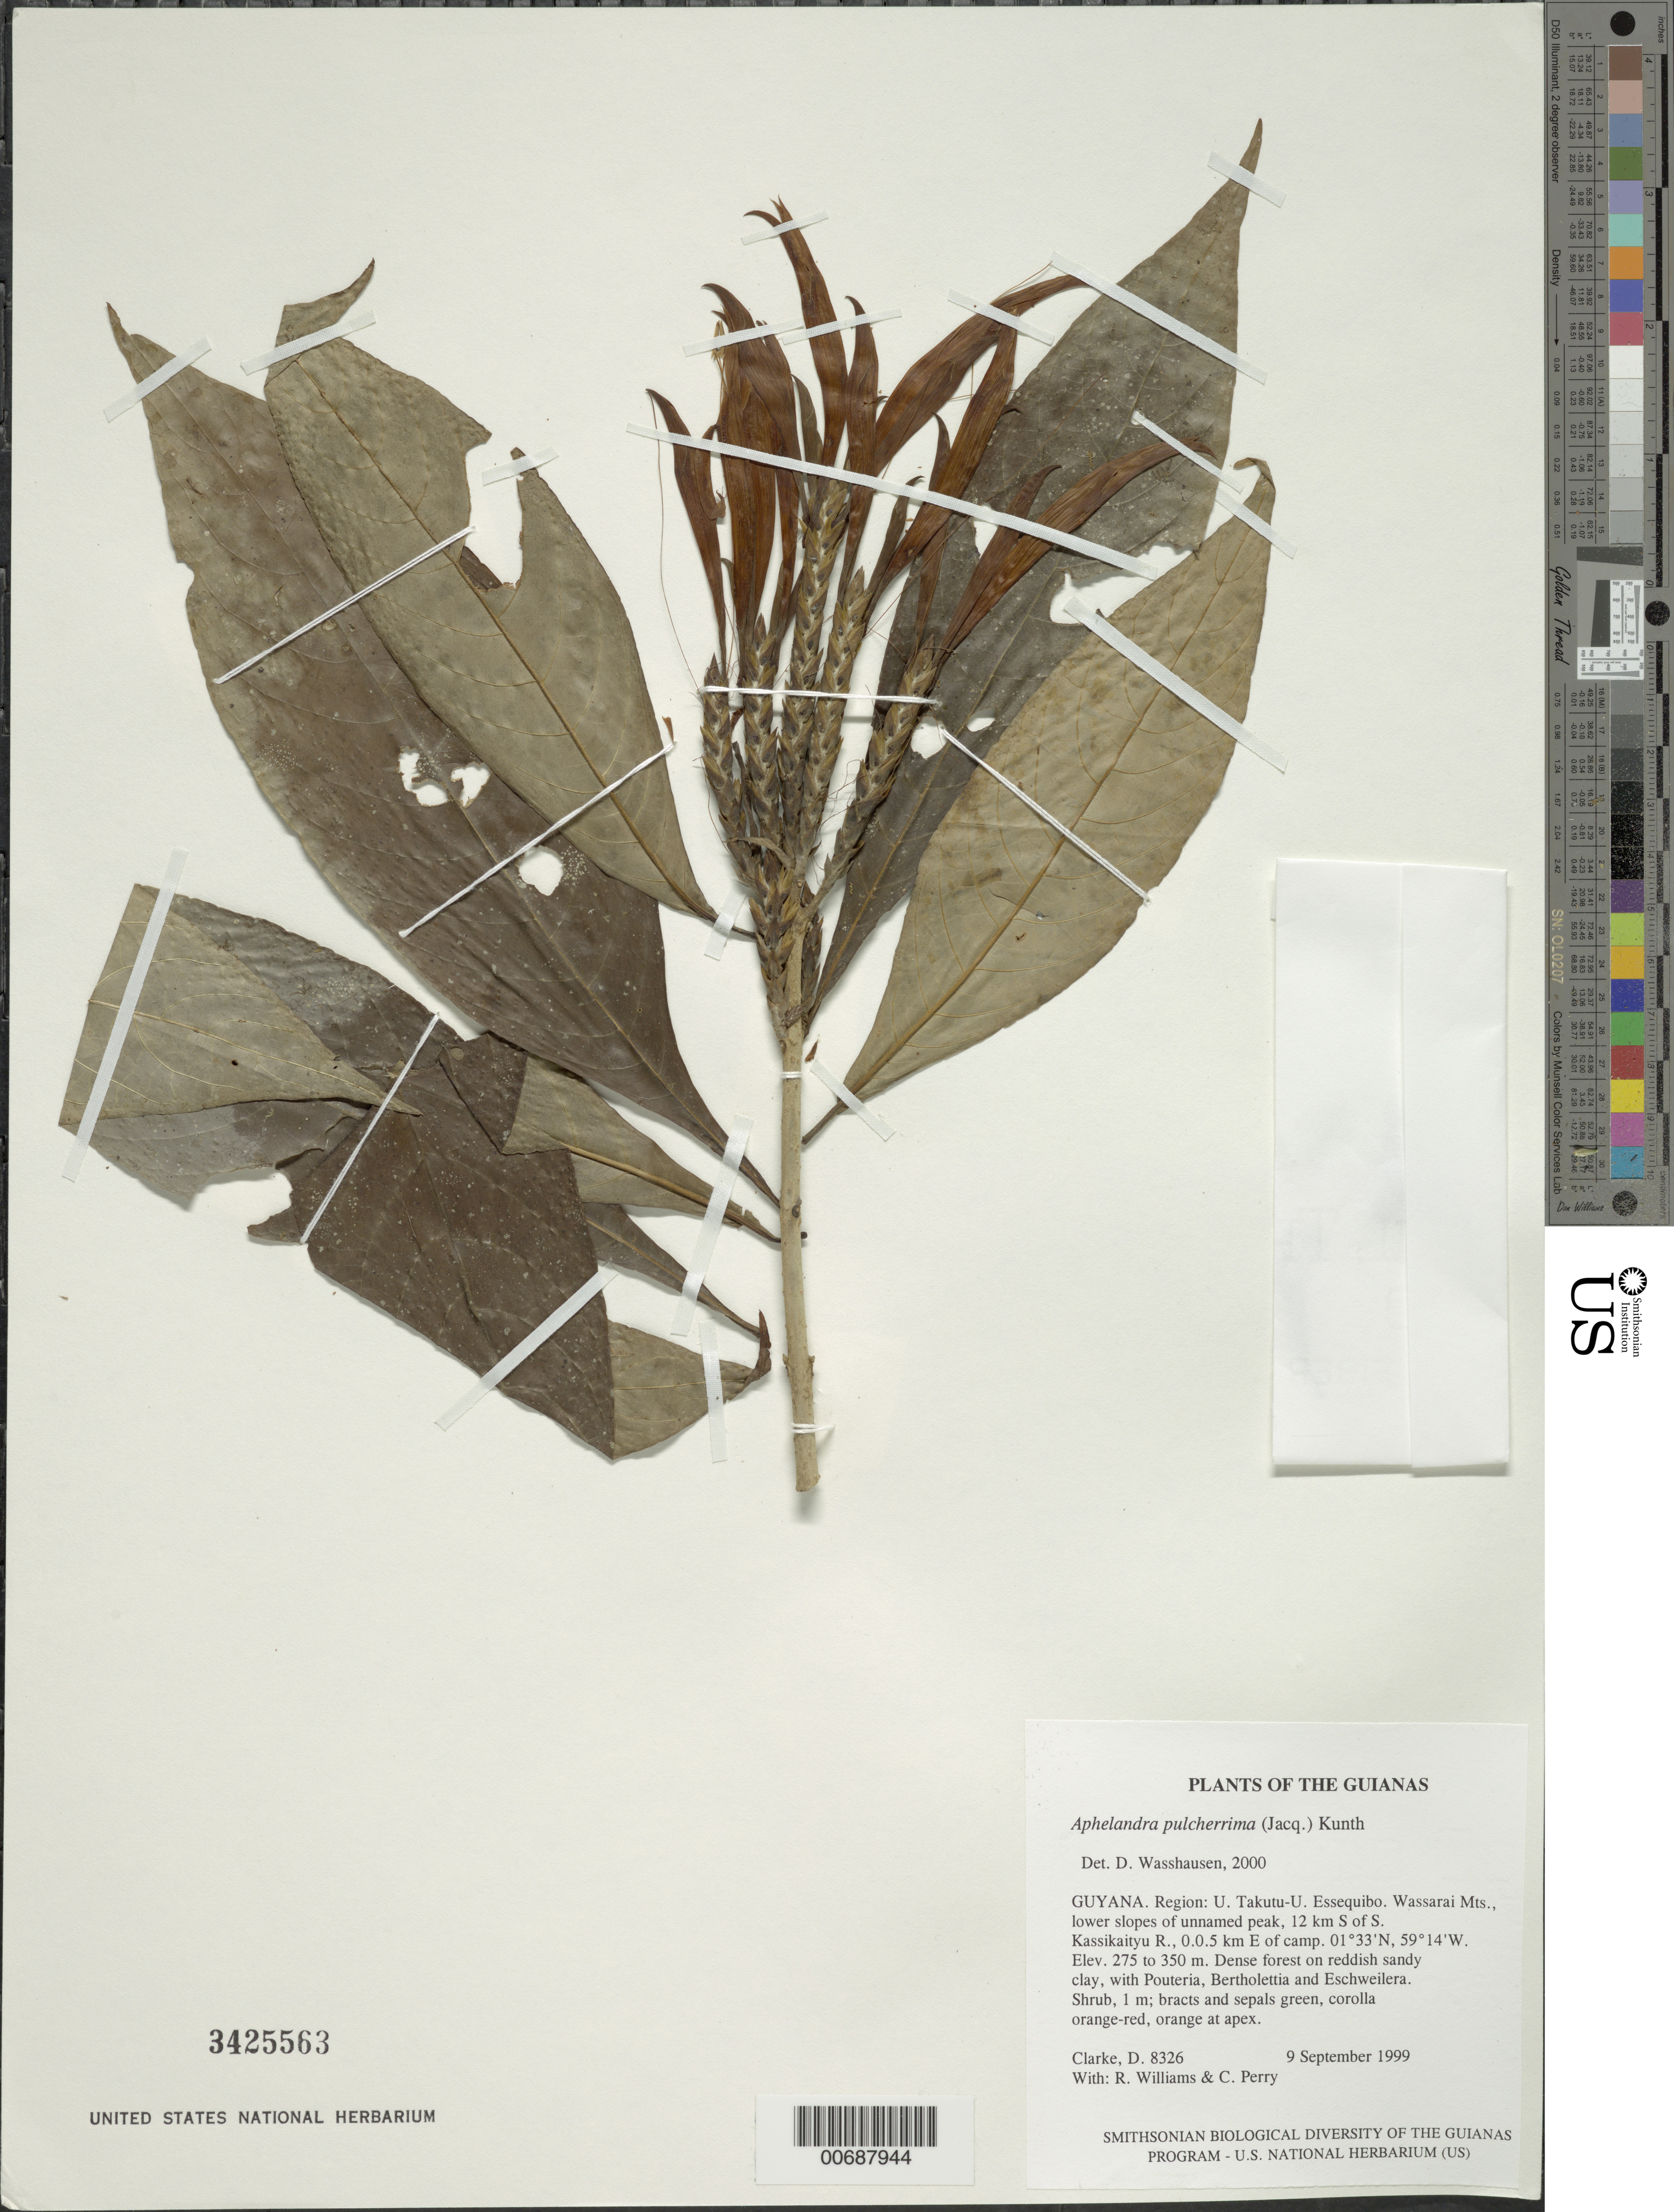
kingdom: Plantae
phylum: Tracheophyta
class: Magnoliopsida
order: Lamiales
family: Acanthaceae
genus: Aphelandra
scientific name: Aphelandra pulcherrima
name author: (Jacq.) Kunth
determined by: Wasshausen, Dieter C., (BOT), Smithsonian Institution - National Museum of Natural History (UNITED STATES)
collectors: H. D. Clarke, R. Williams & C. Perry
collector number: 8326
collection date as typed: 9 September 1999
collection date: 1999-09-09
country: Guyana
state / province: U. Takutu-U. Essequibo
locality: Wassarai Mts., lower slopes of unnamed peak, 12 km S of S. Kassikaityu R., 0.0.5 km E of camp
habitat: Dense forest on reddish sandy clay, with Pouteria, Bertholettia and Eschweilera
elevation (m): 275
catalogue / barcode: US 3425563